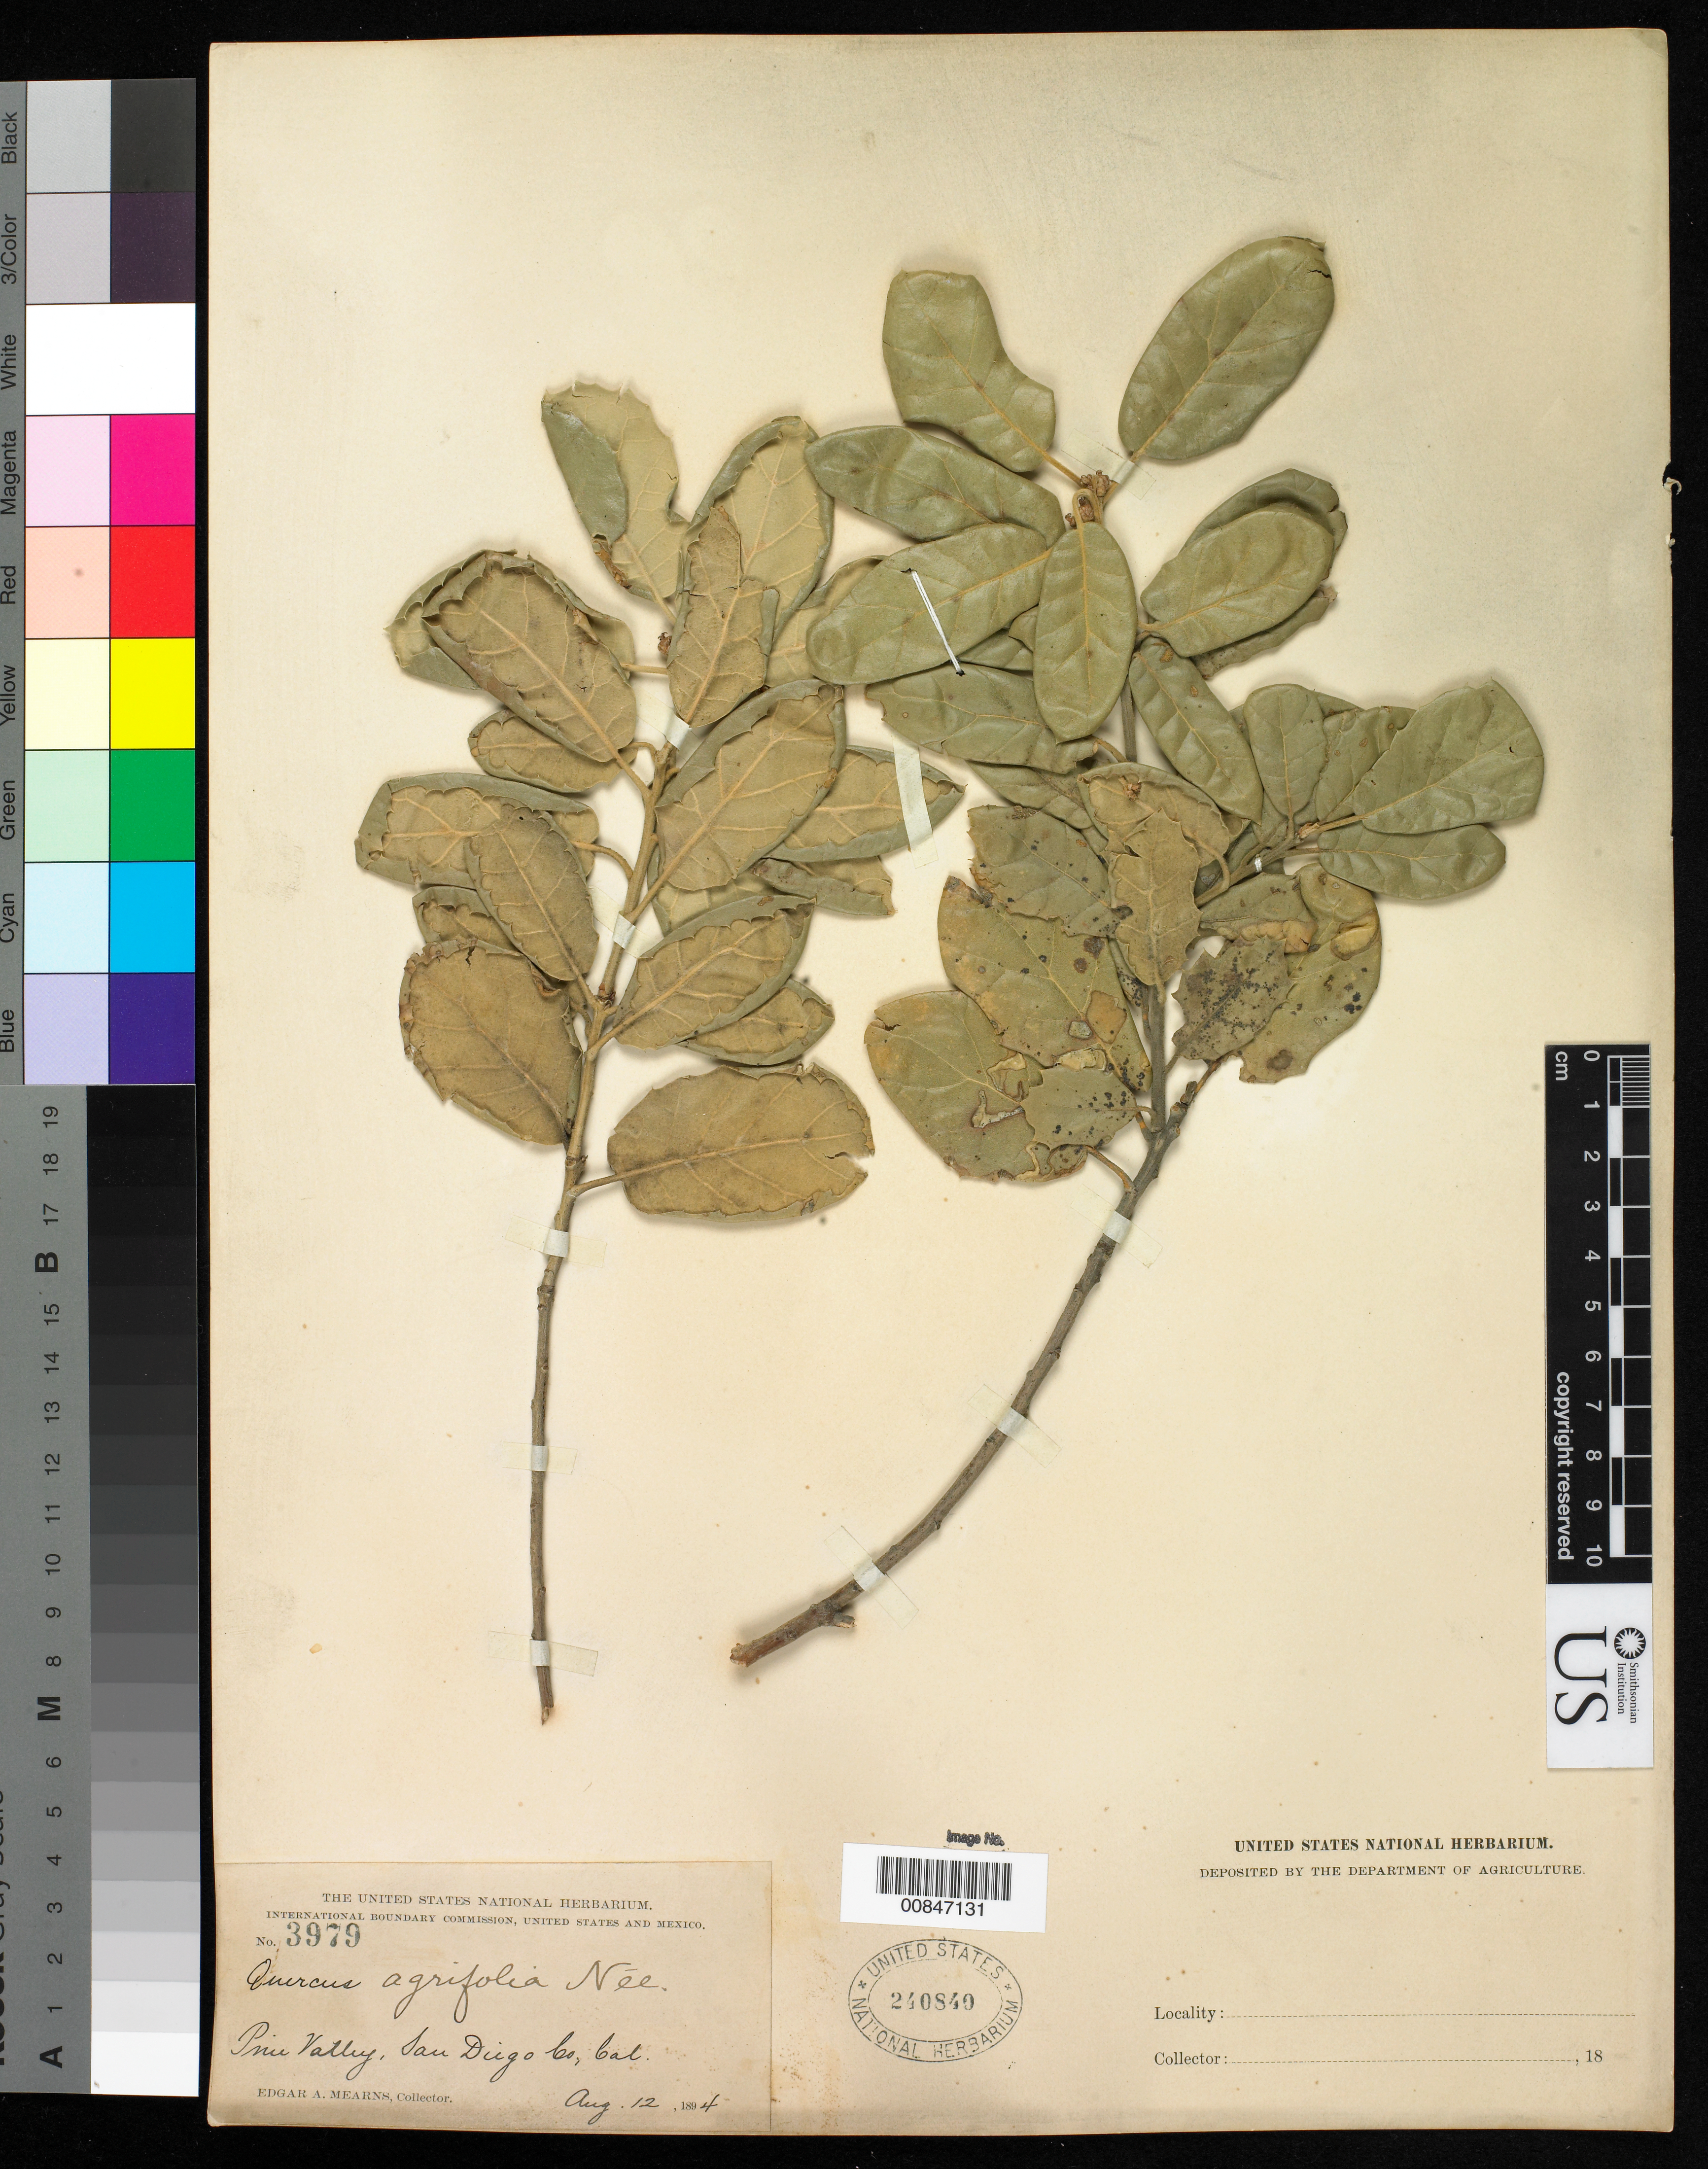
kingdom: Plantae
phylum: Tracheophyta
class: Magnoliopsida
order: Fagales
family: Fagaceae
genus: Quercus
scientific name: Quercus agrifolia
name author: Née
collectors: E. A. Mearns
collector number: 3979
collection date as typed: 12 Aug 1894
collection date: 1894-08-12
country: United States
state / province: California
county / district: San Diego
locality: Pine Valley, San Diego County, California.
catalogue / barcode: US 240840